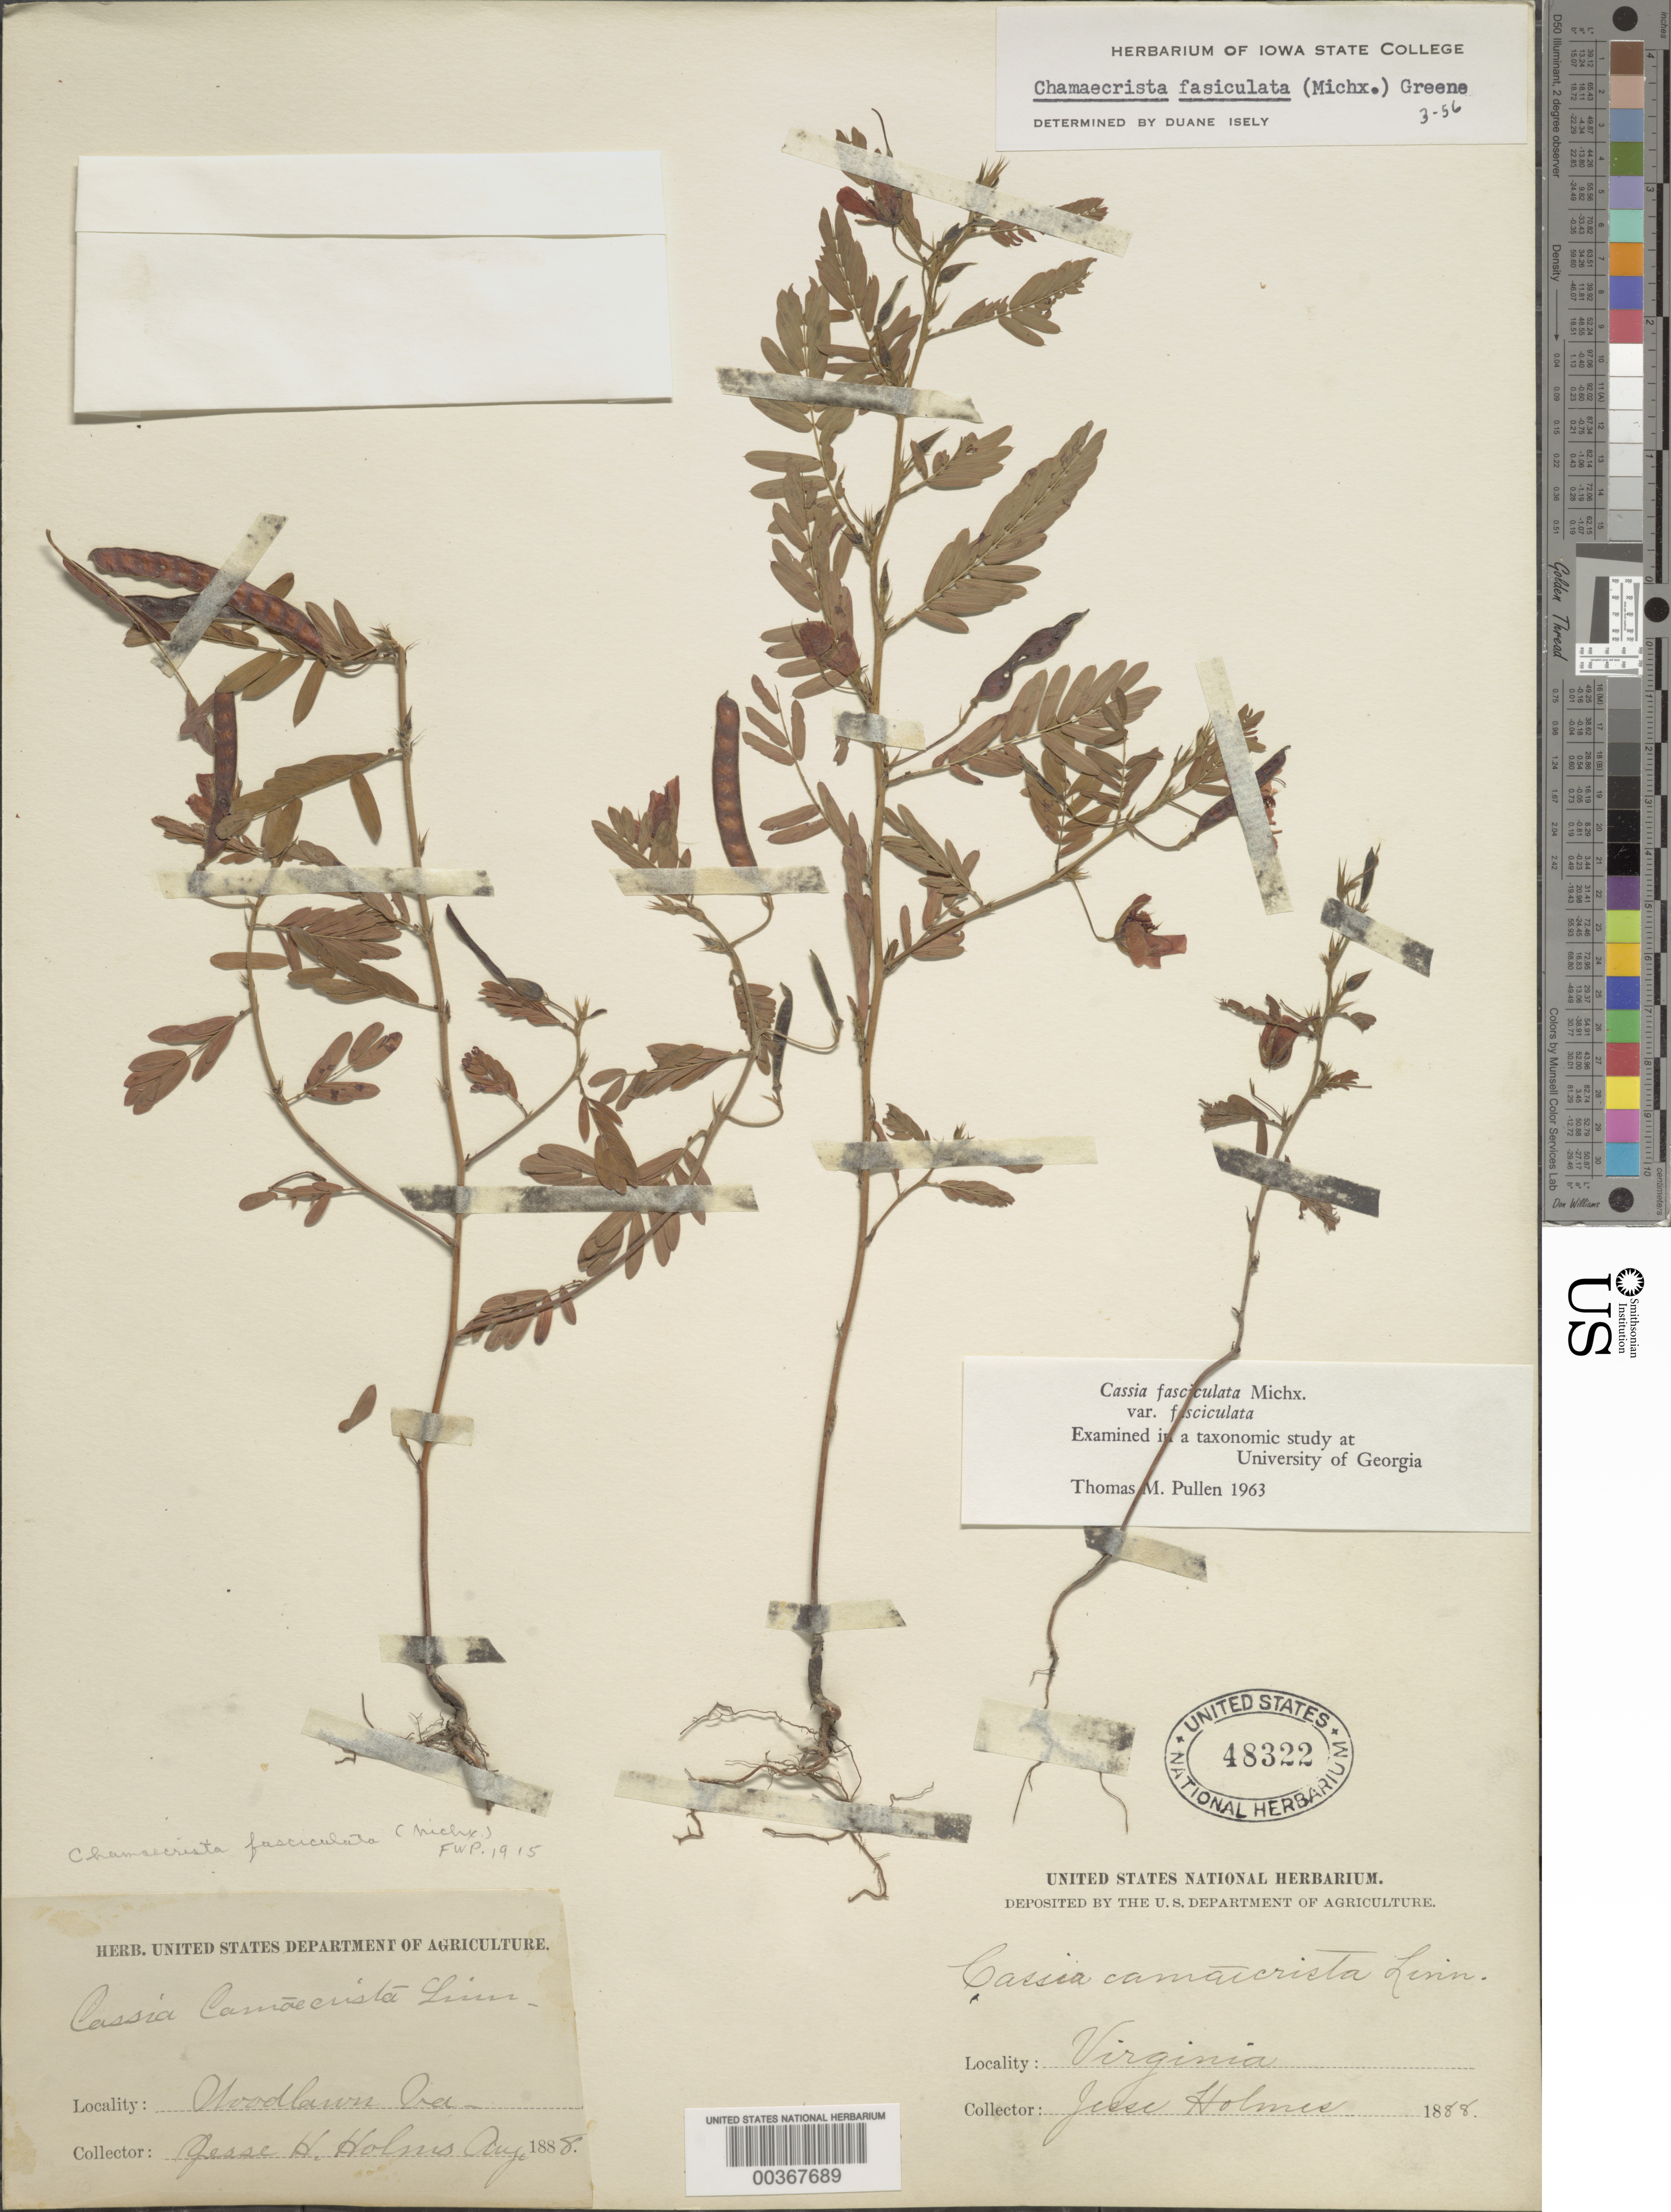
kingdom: Plantae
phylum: Tracheophyta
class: Magnoliopsida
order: Fabales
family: Fabaceae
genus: Chamaecrista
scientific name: Chamaecrista fasciculata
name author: (Michx.) Greene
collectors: J. Holmes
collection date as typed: Aug 1888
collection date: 1888-08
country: United States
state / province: Virginia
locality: Woodlawn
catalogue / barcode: US 48322